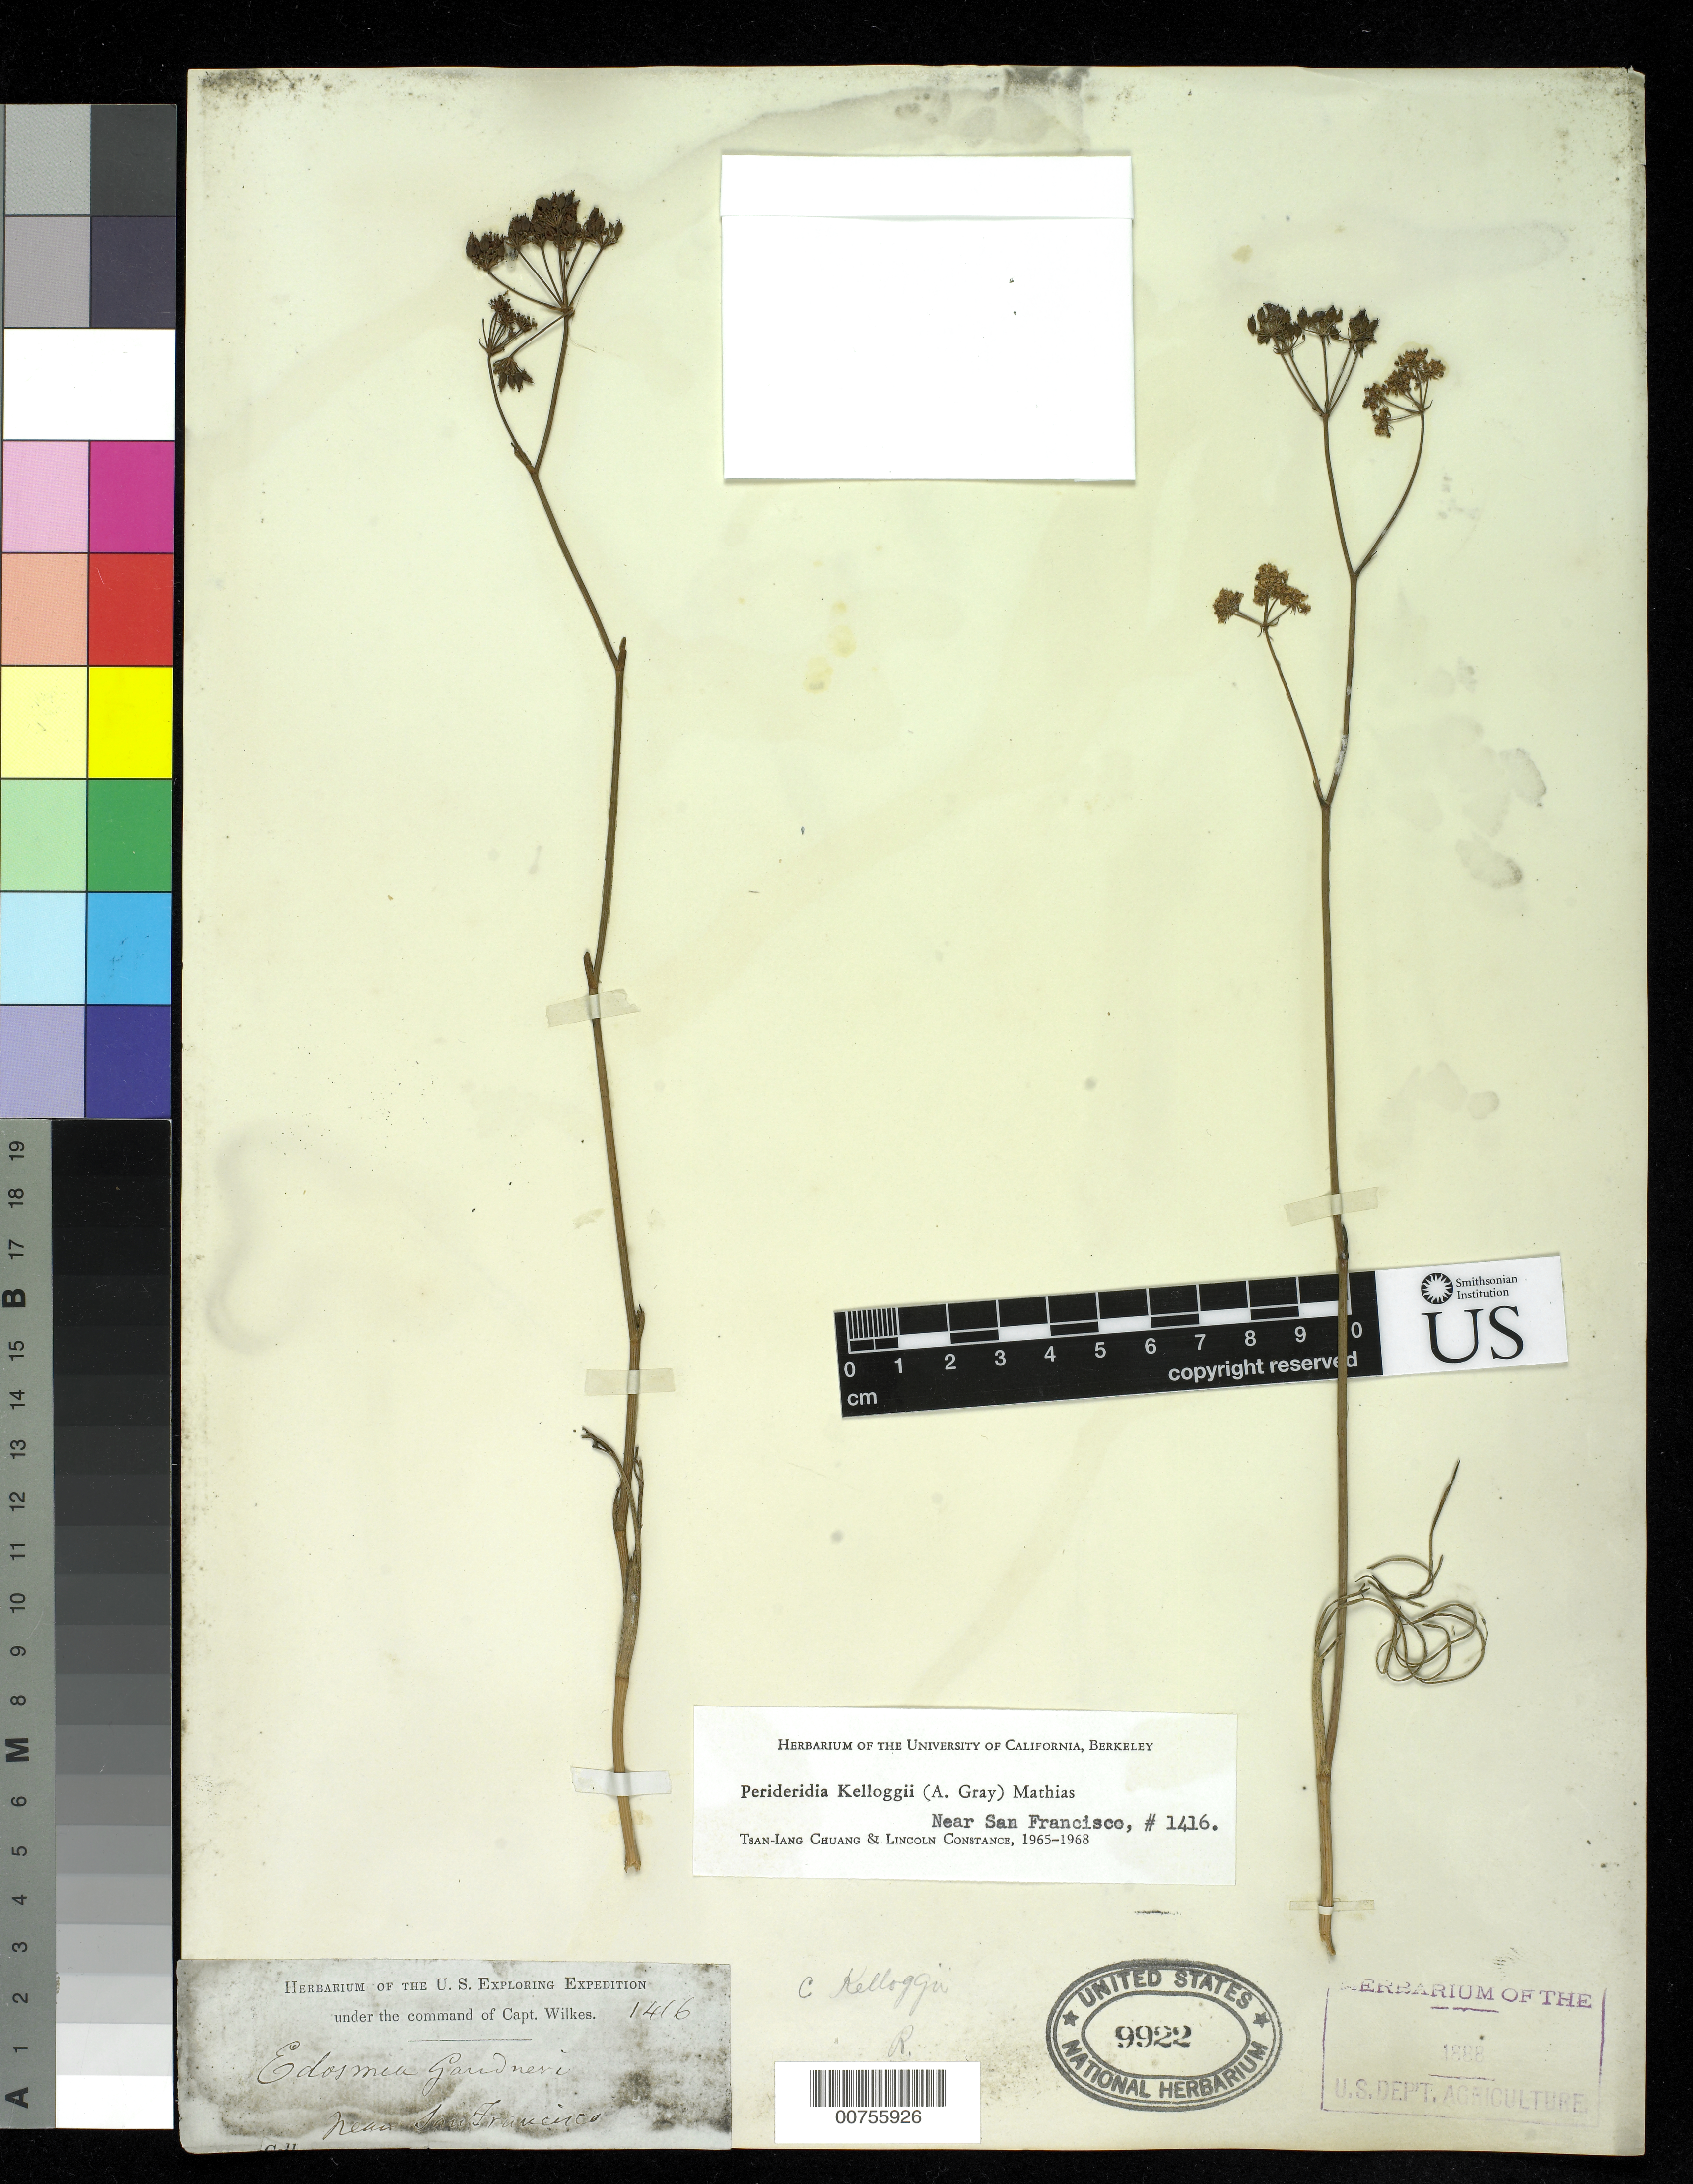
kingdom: Plantae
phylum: Tracheophyta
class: Magnoliopsida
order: Apiales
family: Apiaceae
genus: Perideridia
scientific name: Perideridia kelloggii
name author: (A. Gray) Mathias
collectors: Wilkes Explor. Exped.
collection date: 1838/1842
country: United States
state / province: California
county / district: San Francisco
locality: near San Francisco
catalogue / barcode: US 9922